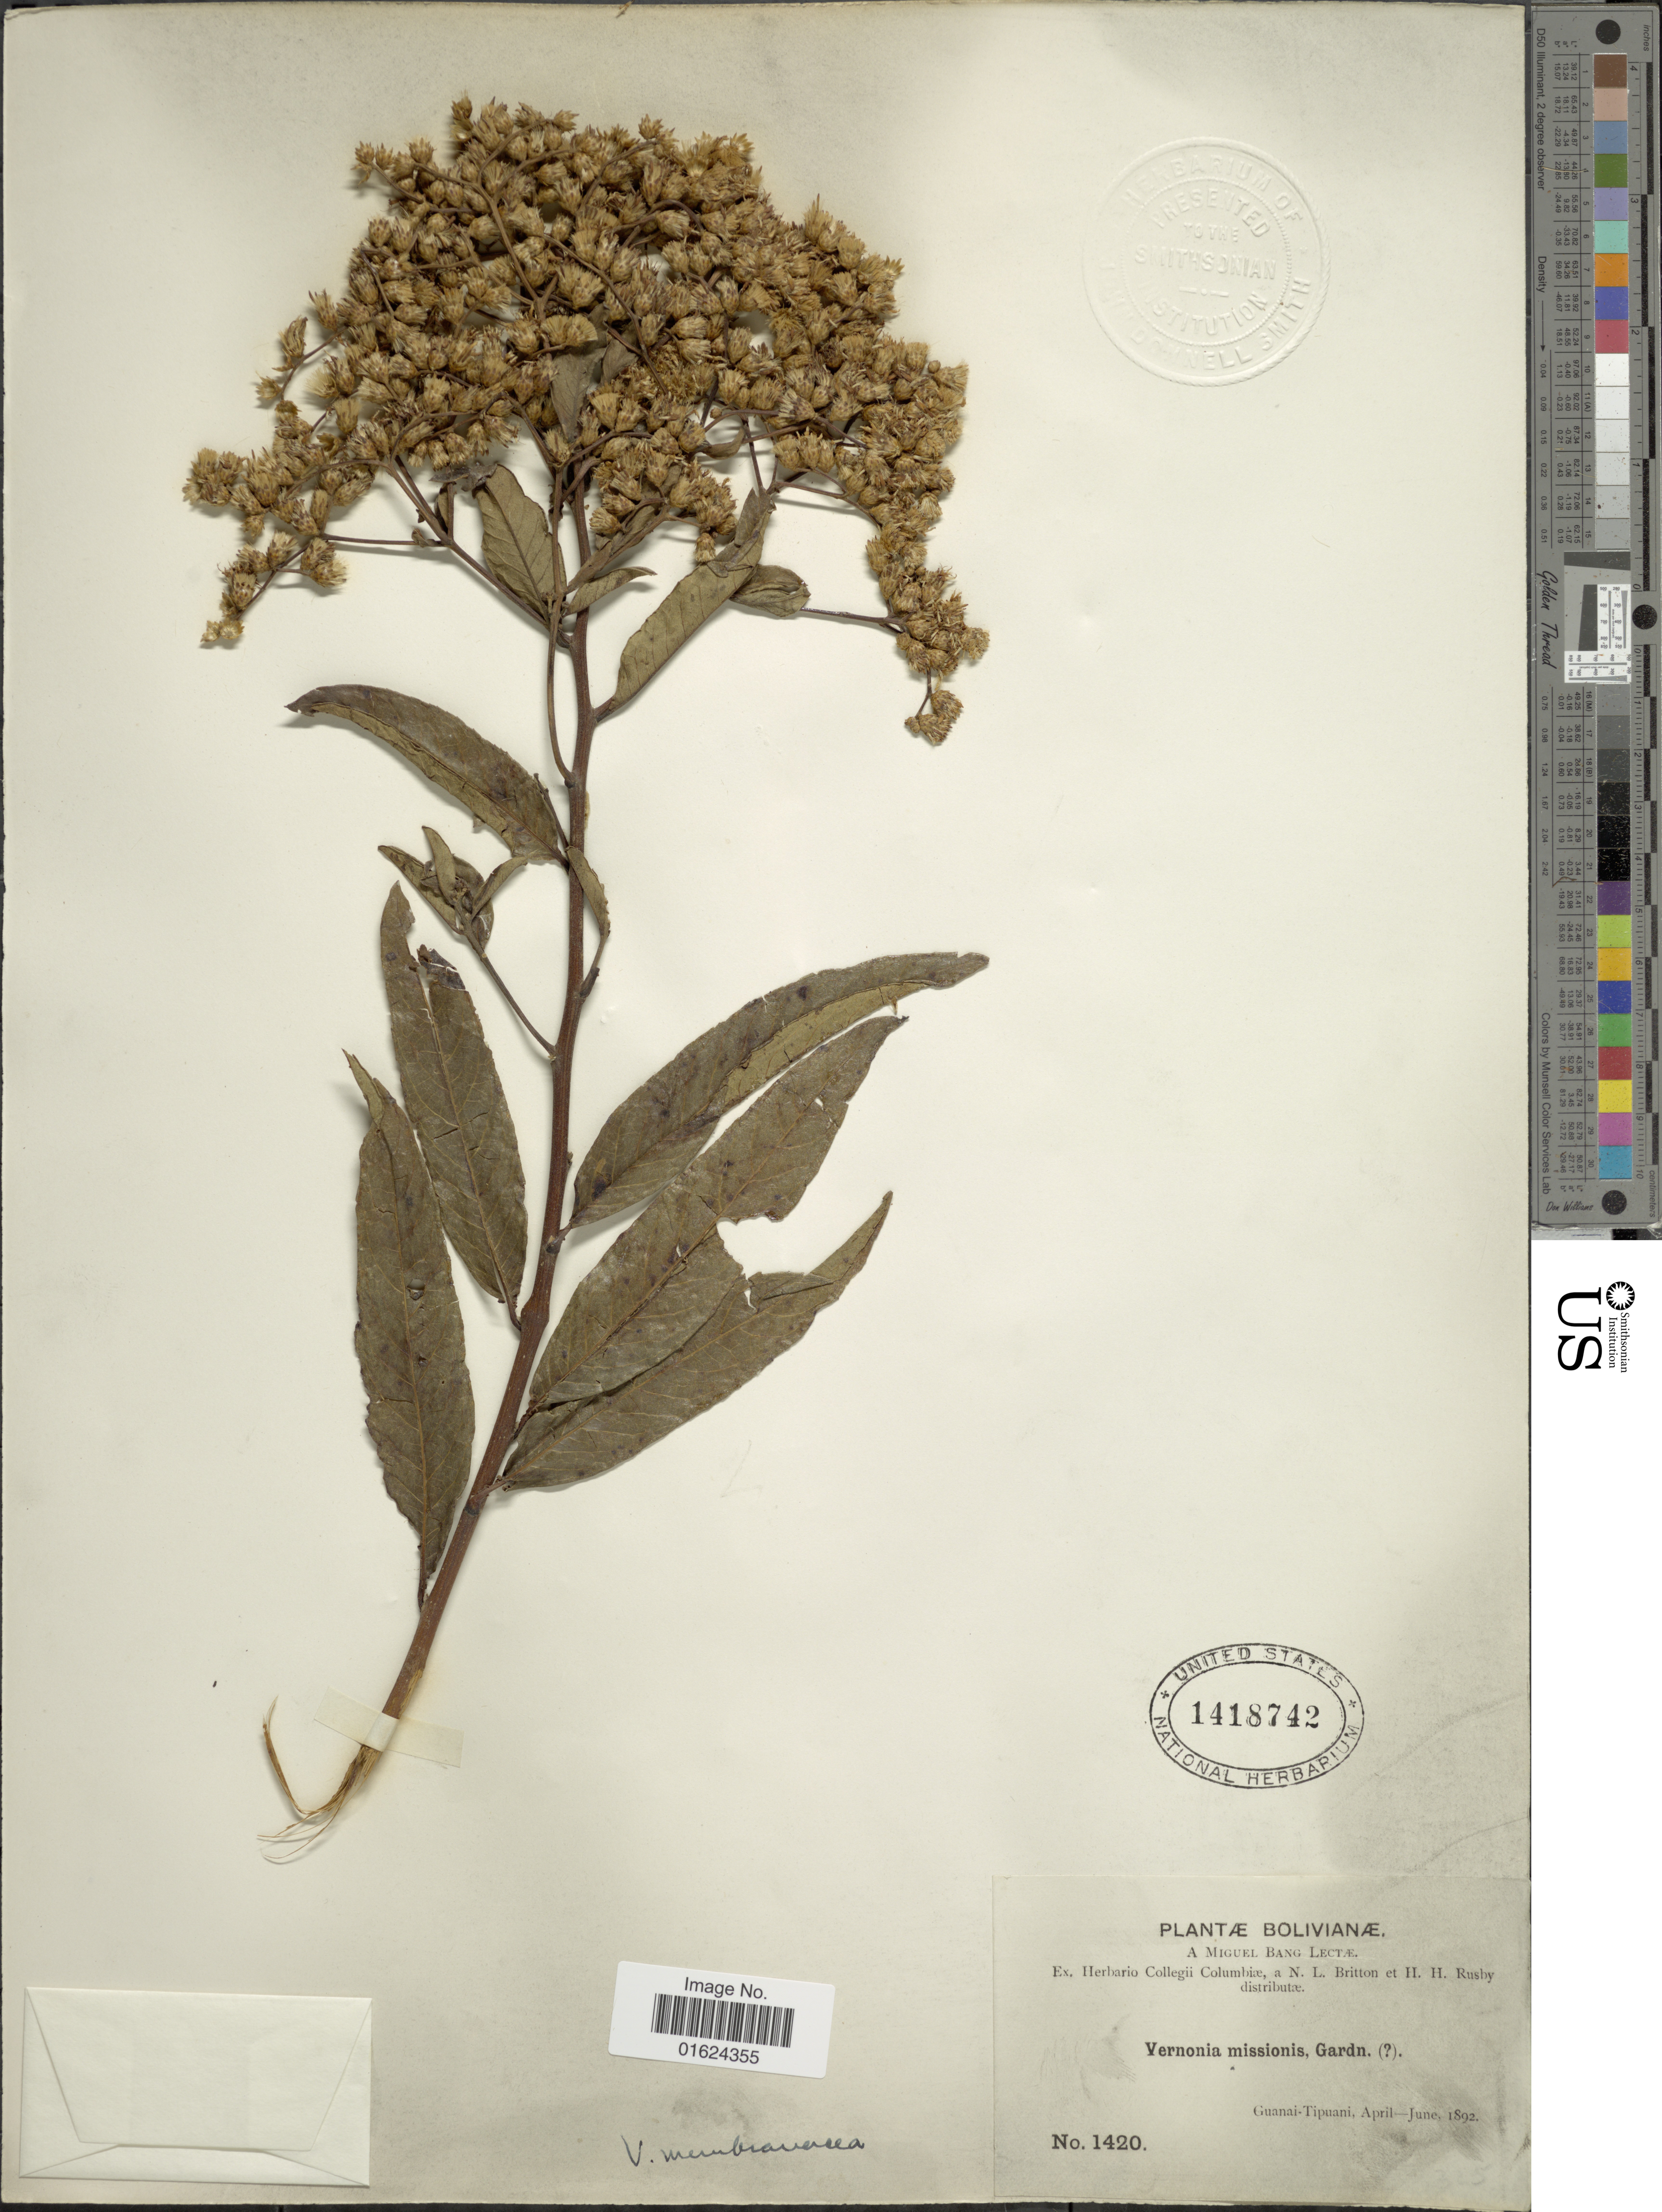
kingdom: Plantae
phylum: Tracheophyta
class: Magnoliopsida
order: Asterales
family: Asteraceae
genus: Vernonanthura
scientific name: Vernonanthura membranacea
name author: (Gardner) H. Rob.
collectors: M. Bang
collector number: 1420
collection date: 1892-04/1892-06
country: Bolivia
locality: Bolivianae, Guanai-Tipuani.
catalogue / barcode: US 1418742